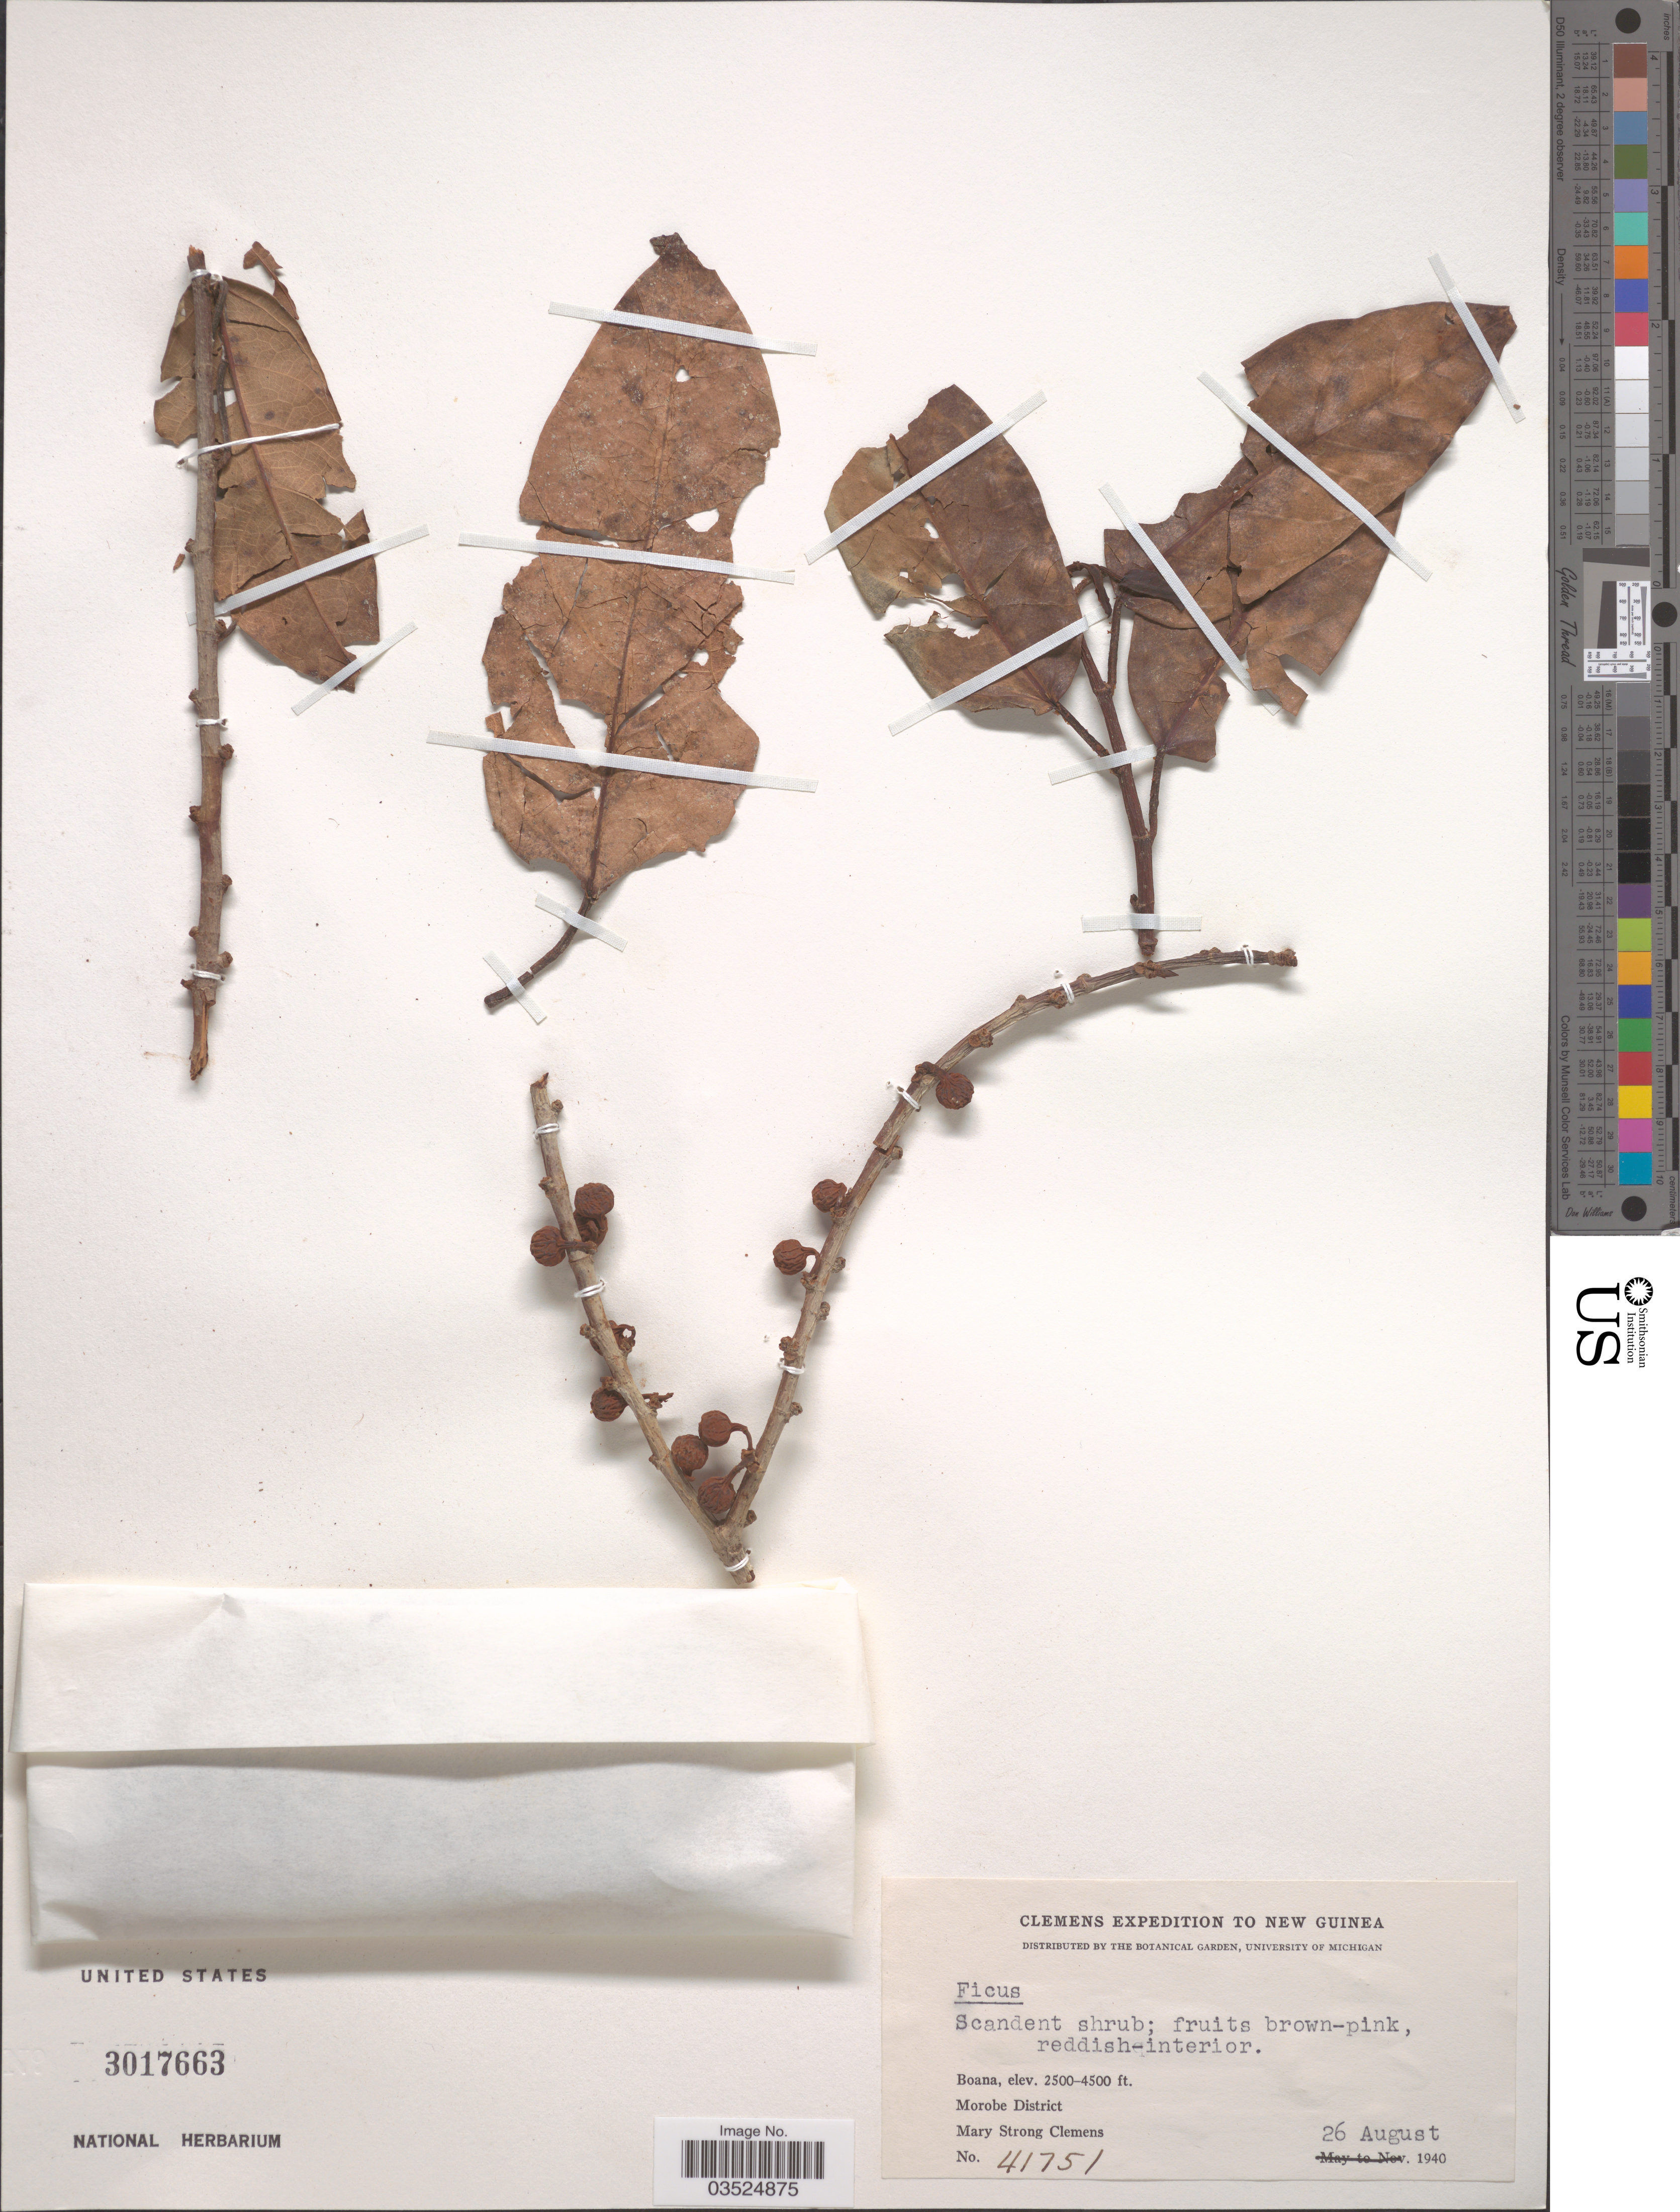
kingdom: Plantae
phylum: Tracheophyta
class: Magnoliopsida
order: Rosales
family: Moraceae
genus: Ficus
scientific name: Ficus sp.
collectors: M. S. Clemens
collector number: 41751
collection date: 1940-08-26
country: Papua New Guinea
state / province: Morobe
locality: New Guinea. Boana, Morobe District.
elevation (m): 762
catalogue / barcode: US 3017663